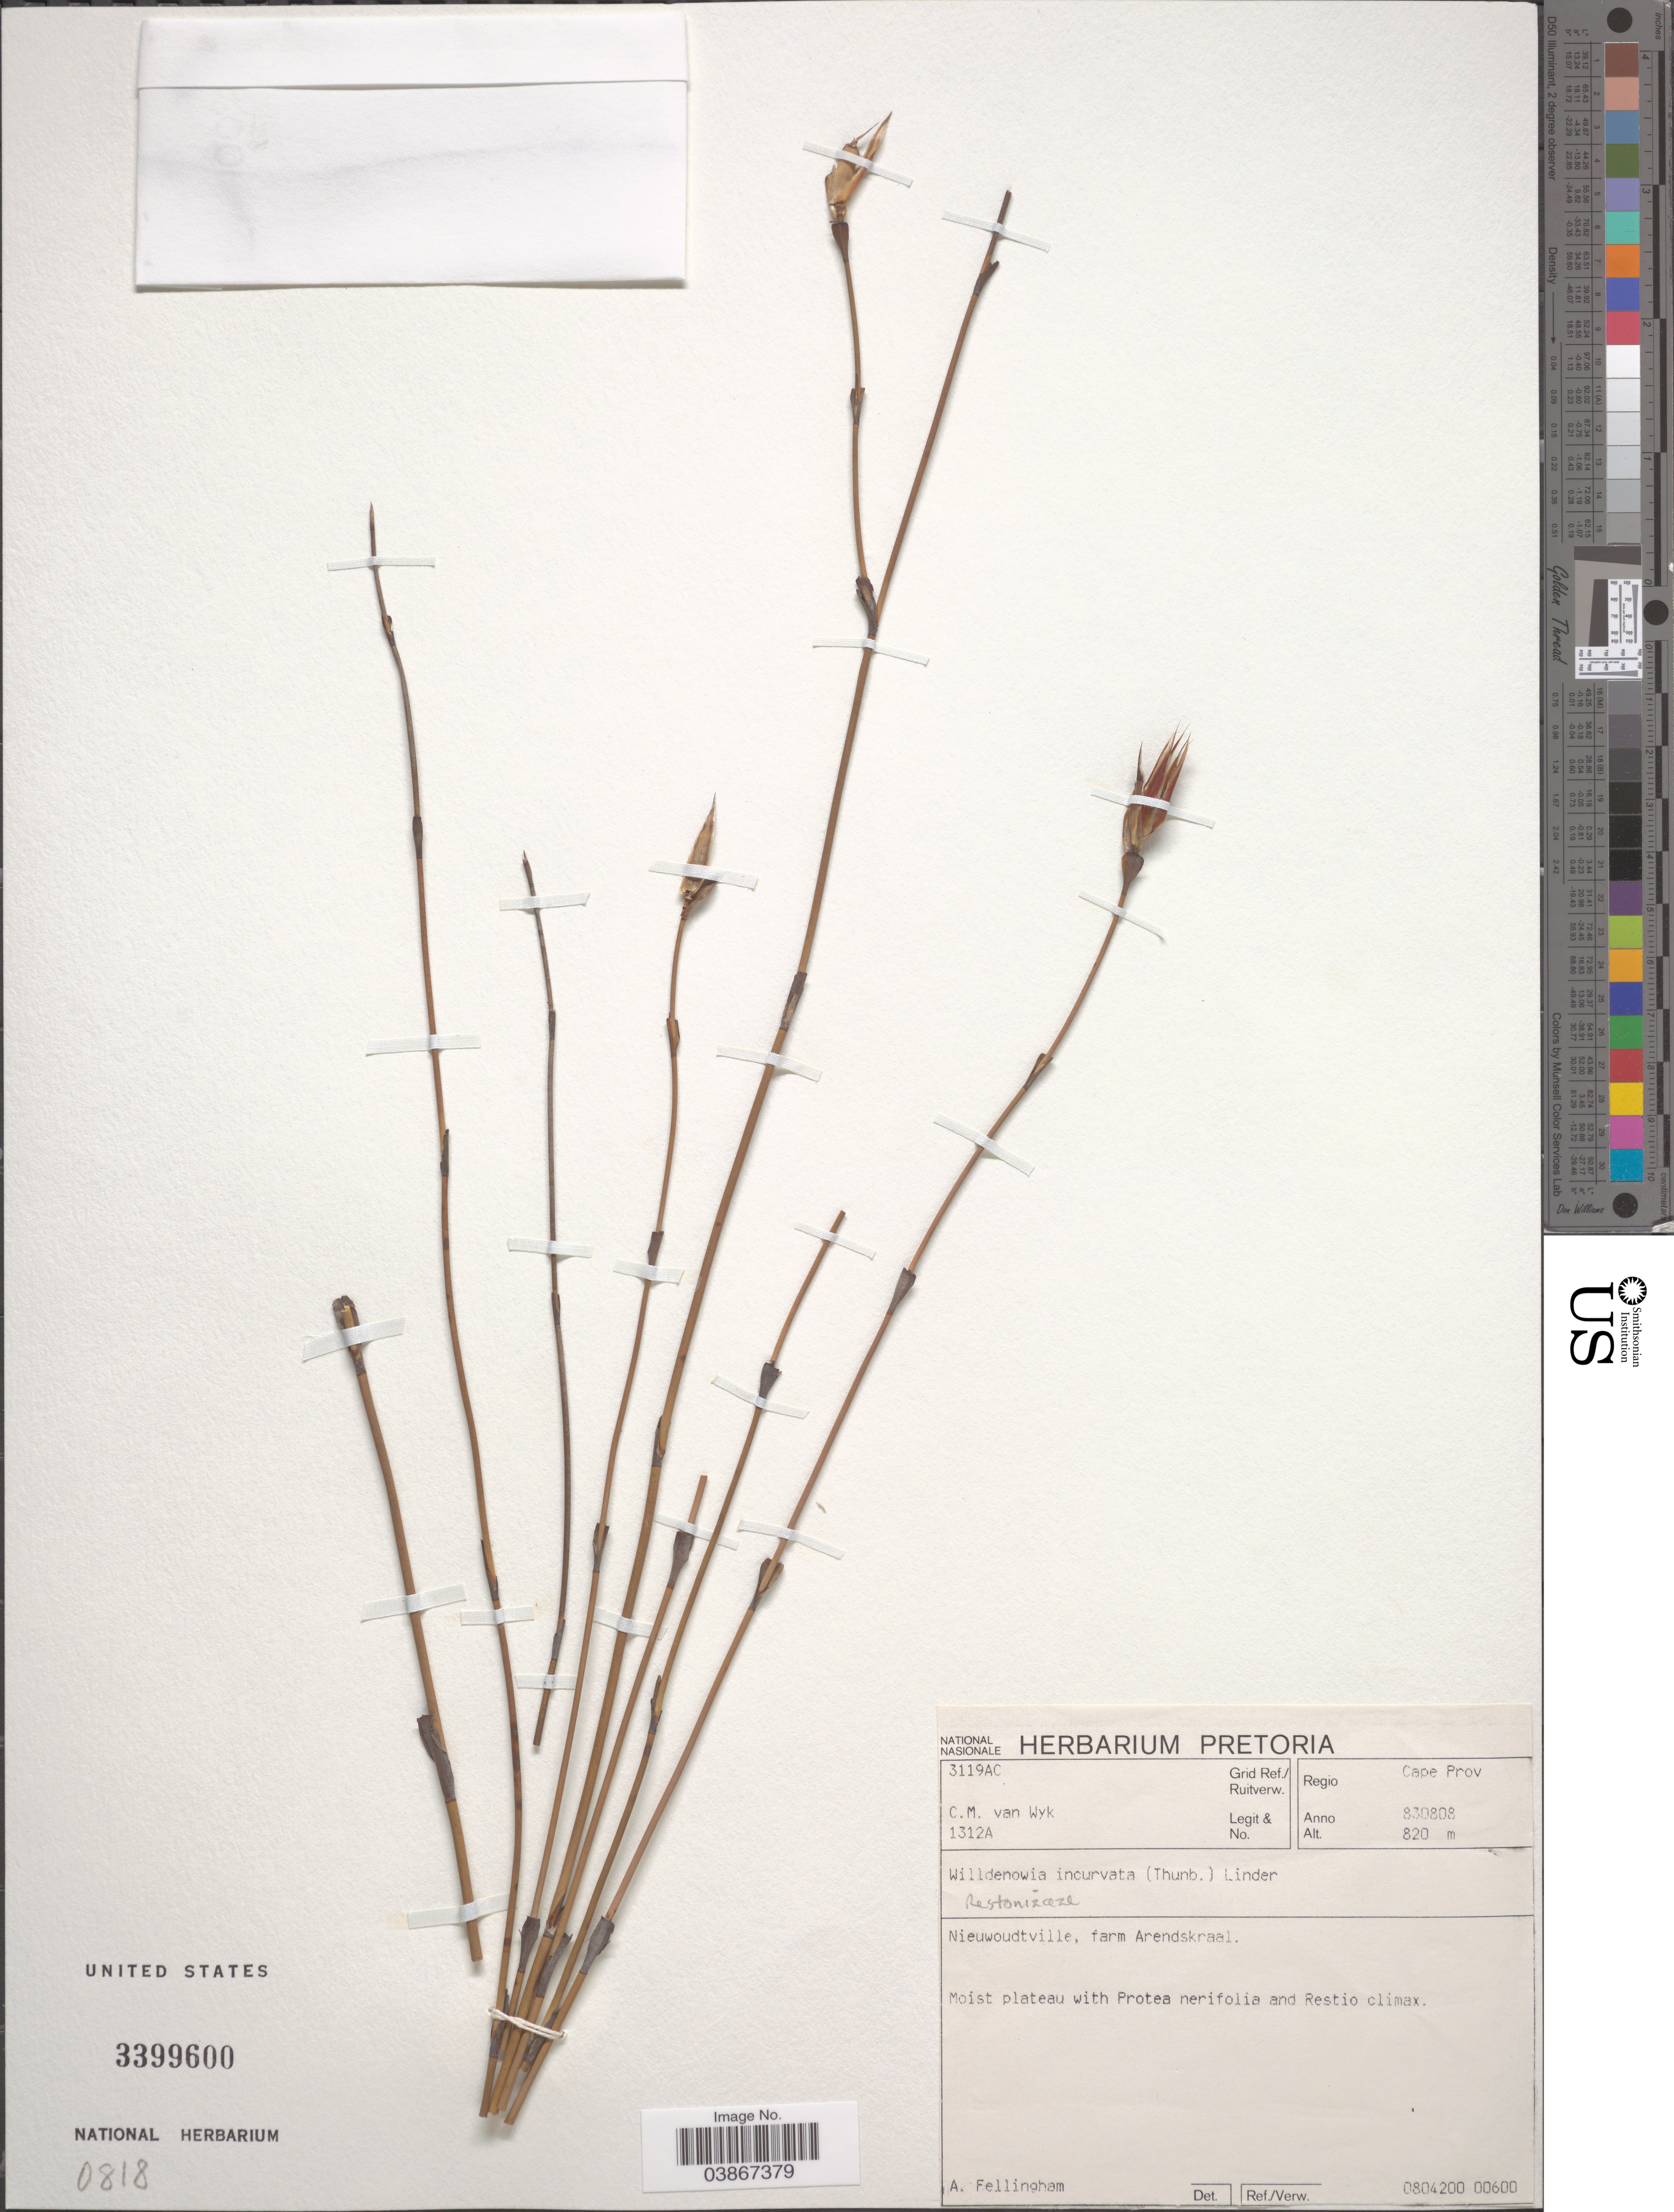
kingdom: Plantae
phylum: Tracheophyta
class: Liliopsida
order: Poales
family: Restionaceae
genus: Willdenowia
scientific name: Willdenowia incurvata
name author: (Thunb.) H.P. Linder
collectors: C. Van Wyk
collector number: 1312A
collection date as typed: Transcribed d/m/y: 8/8/83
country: South Africa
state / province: Northern Cape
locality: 3119AC Grid Ref./ Ruitverw. Regio Cape Prov. Nieuwoudtville, farm Arendskraal.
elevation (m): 820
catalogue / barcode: US 3399600